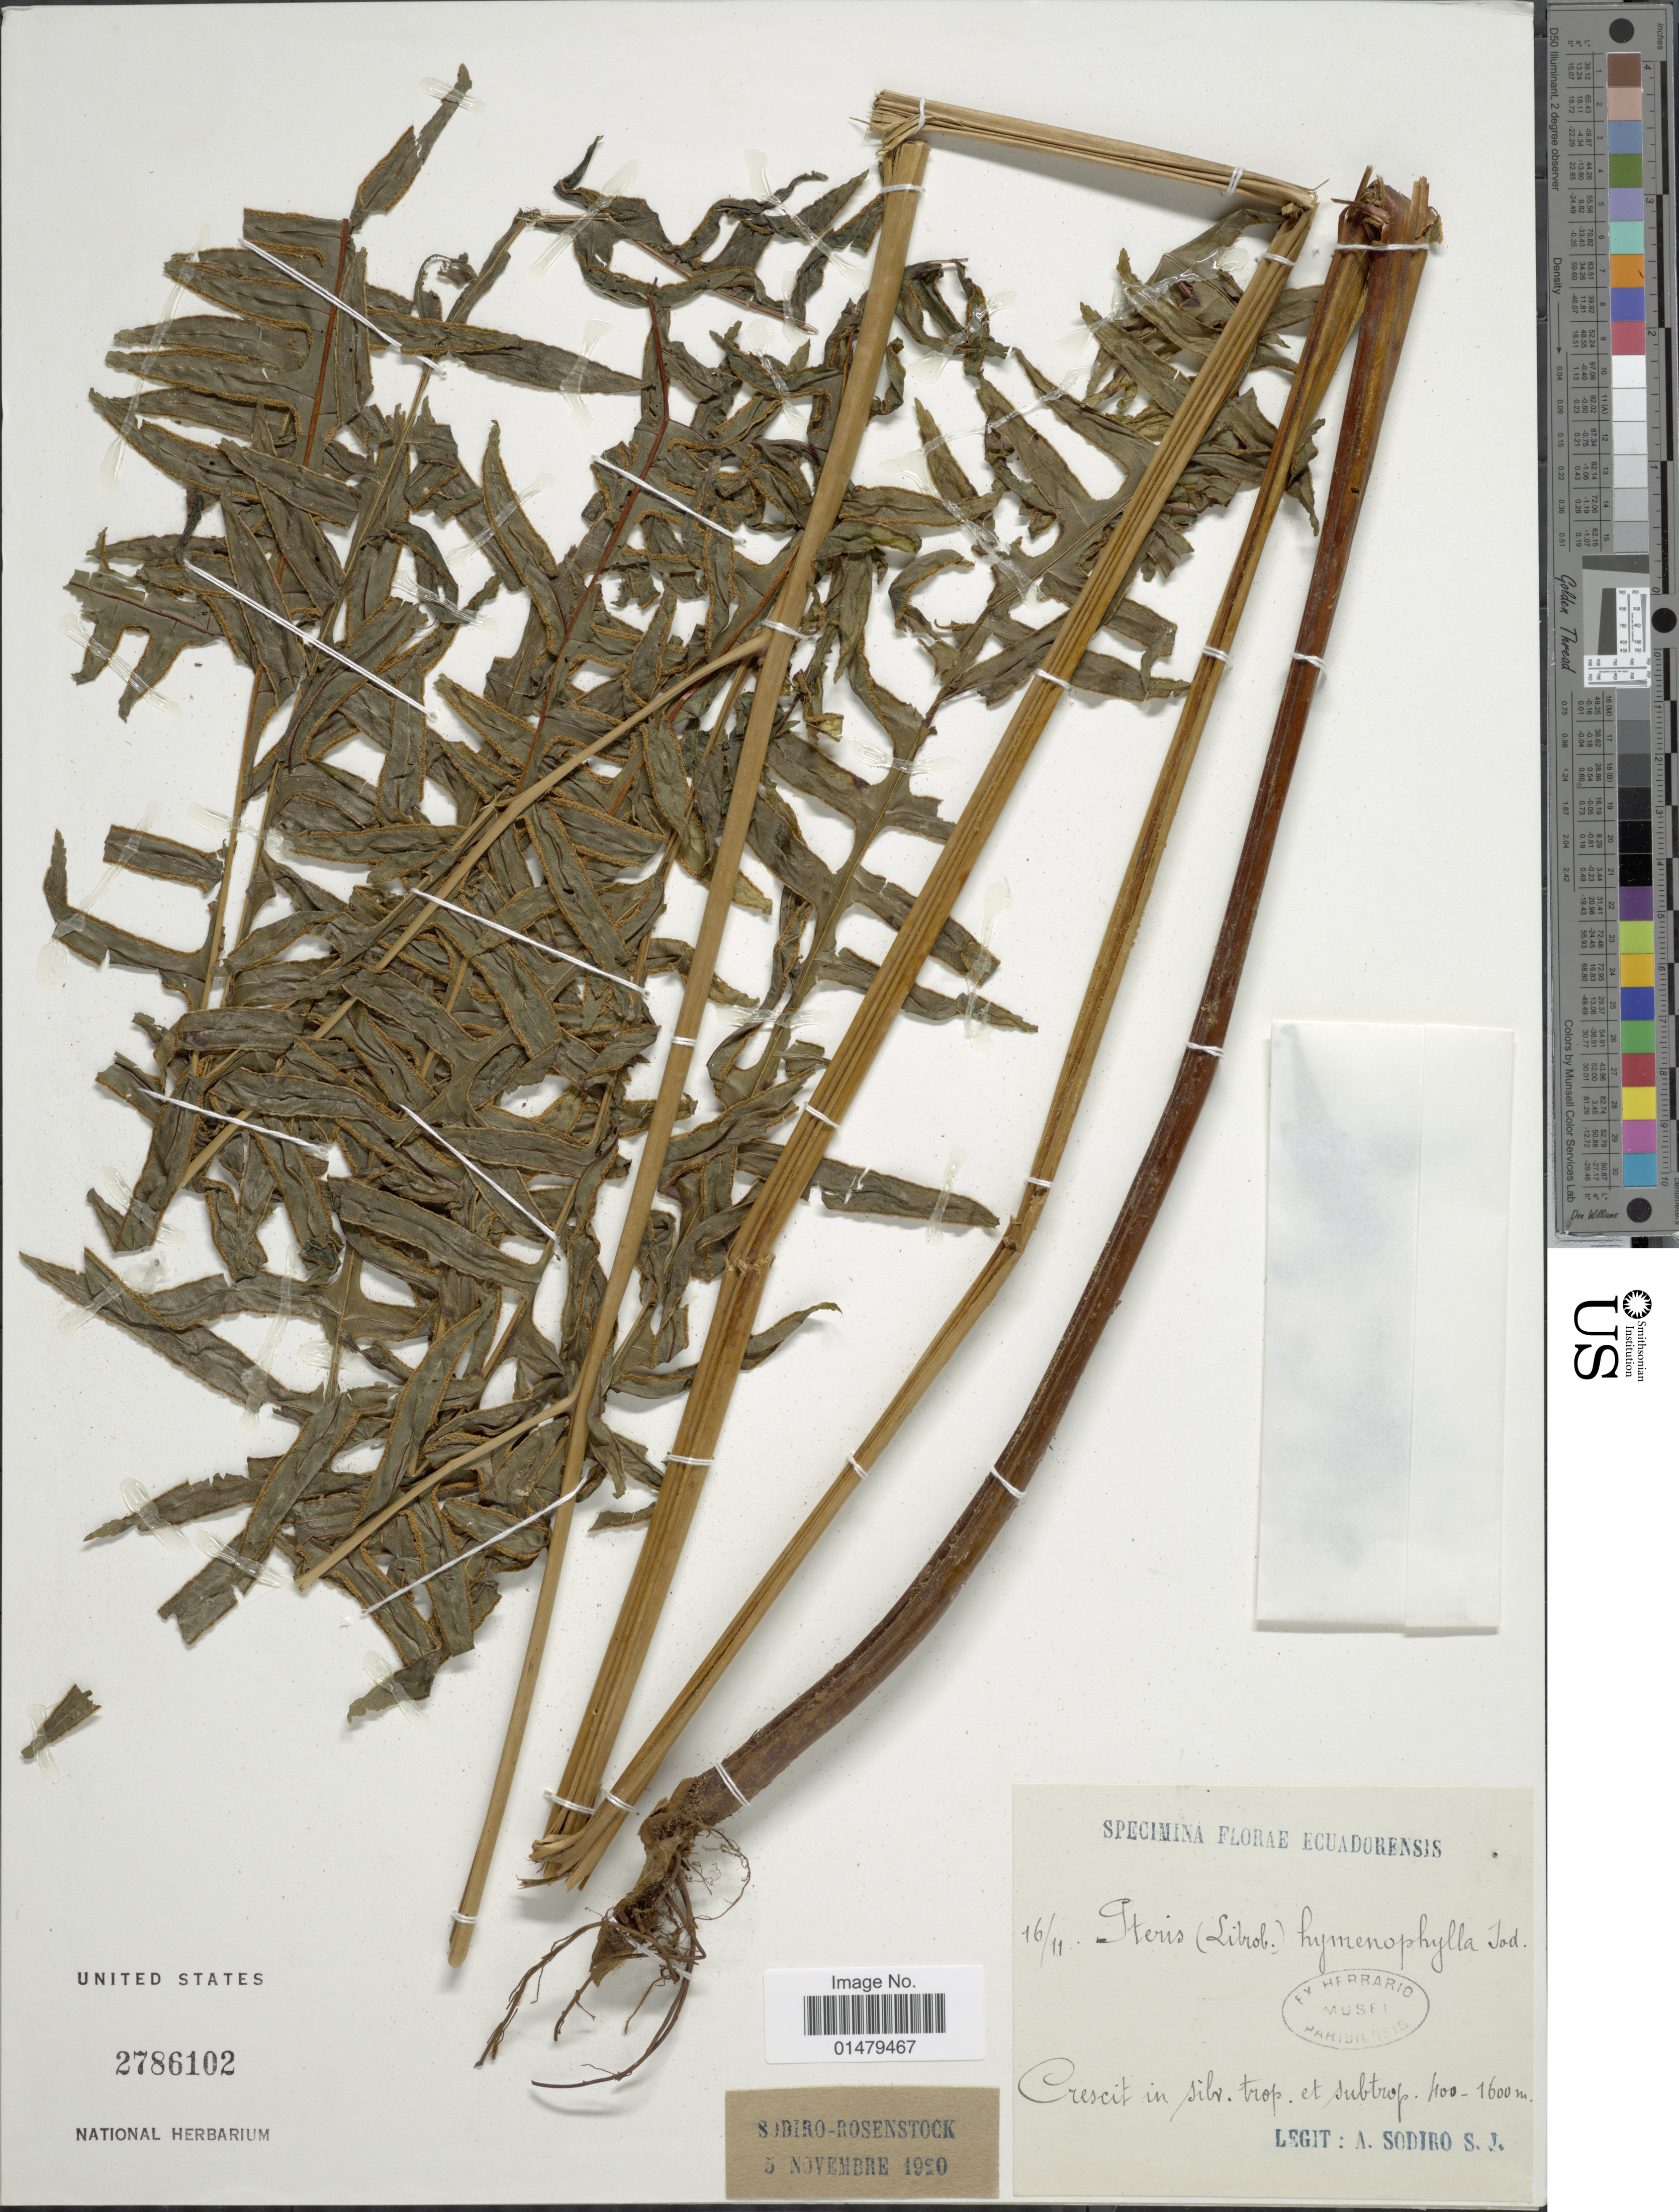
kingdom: Plantae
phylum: Tracheophyta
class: Polypodiopsida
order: Polypodiales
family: Pteridaceae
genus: Pteris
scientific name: Pteris hymenophylla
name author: Sodiro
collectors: S. Sodiro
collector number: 16/11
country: Ecuador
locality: Florae Ecuadoriensis. Crescit om silv. trop. et subtrop.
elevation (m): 400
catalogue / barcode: US 2786102